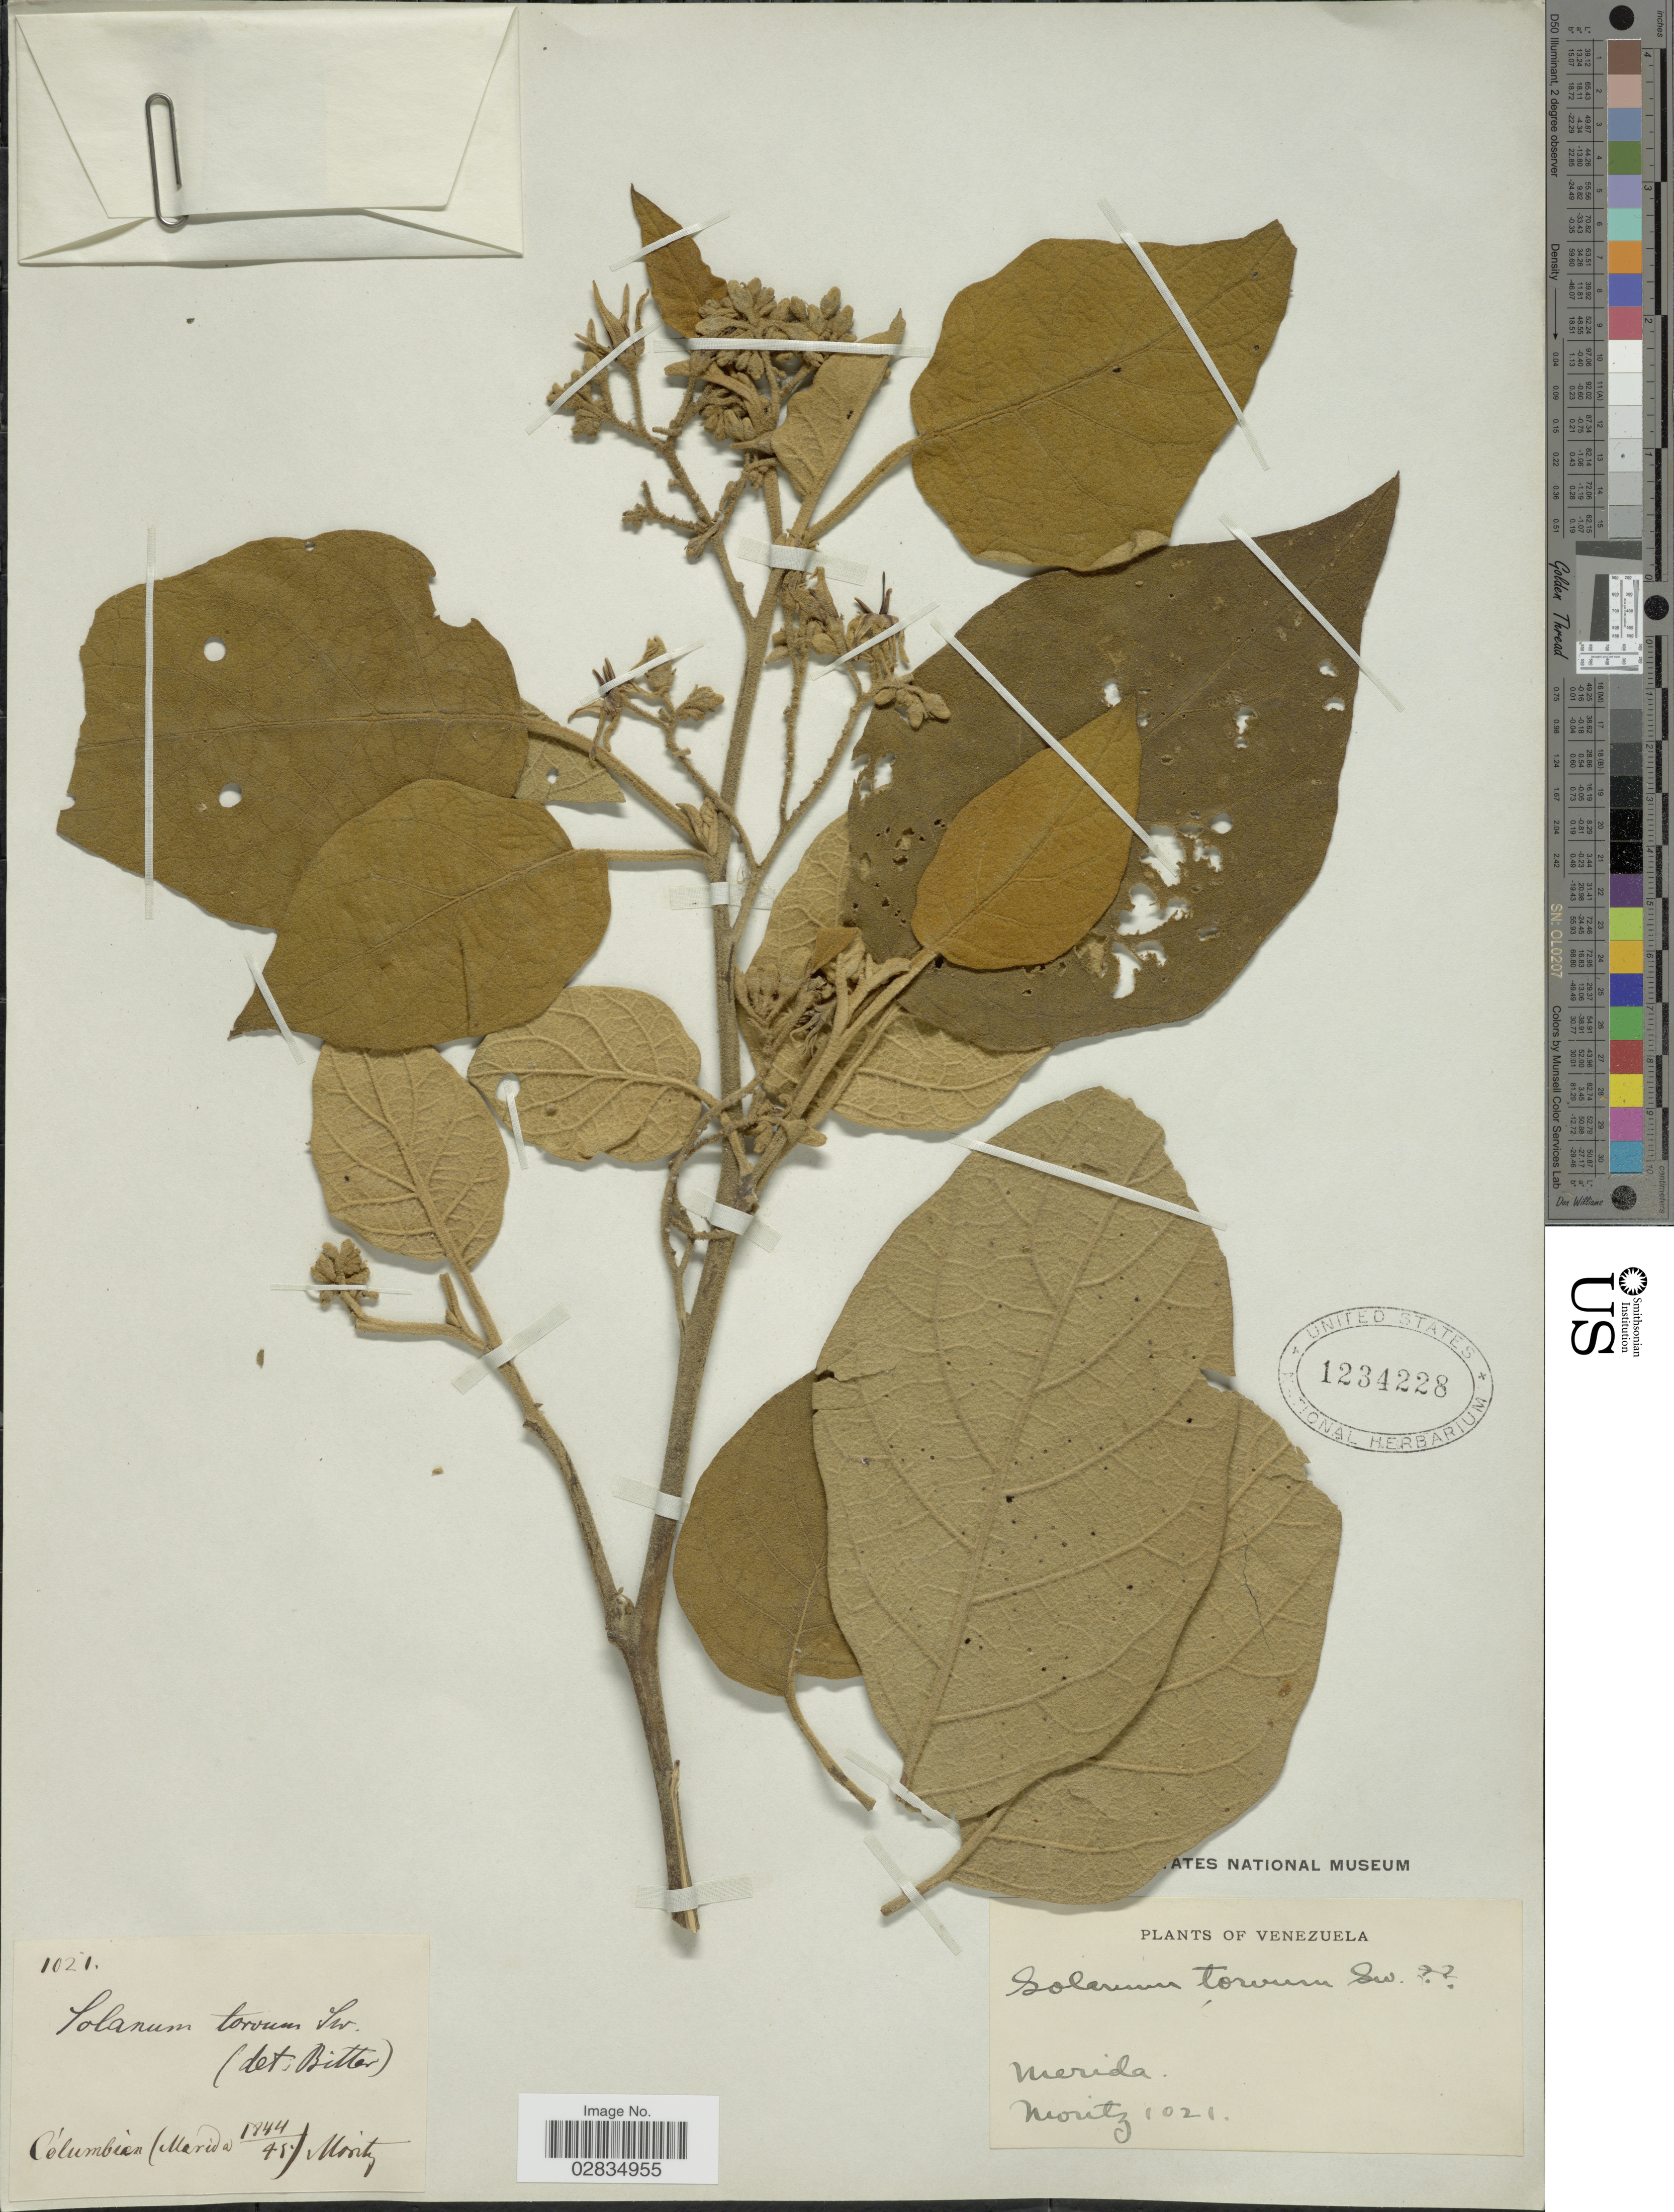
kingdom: Plantae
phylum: Tracheophyta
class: Magnoliopsida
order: Solanales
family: Solanaceae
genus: Solanum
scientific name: Solanum torvum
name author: Sw.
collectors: Moritz, --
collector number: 1021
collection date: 1844/1845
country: Venezuela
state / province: Mérida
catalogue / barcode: US 1234228